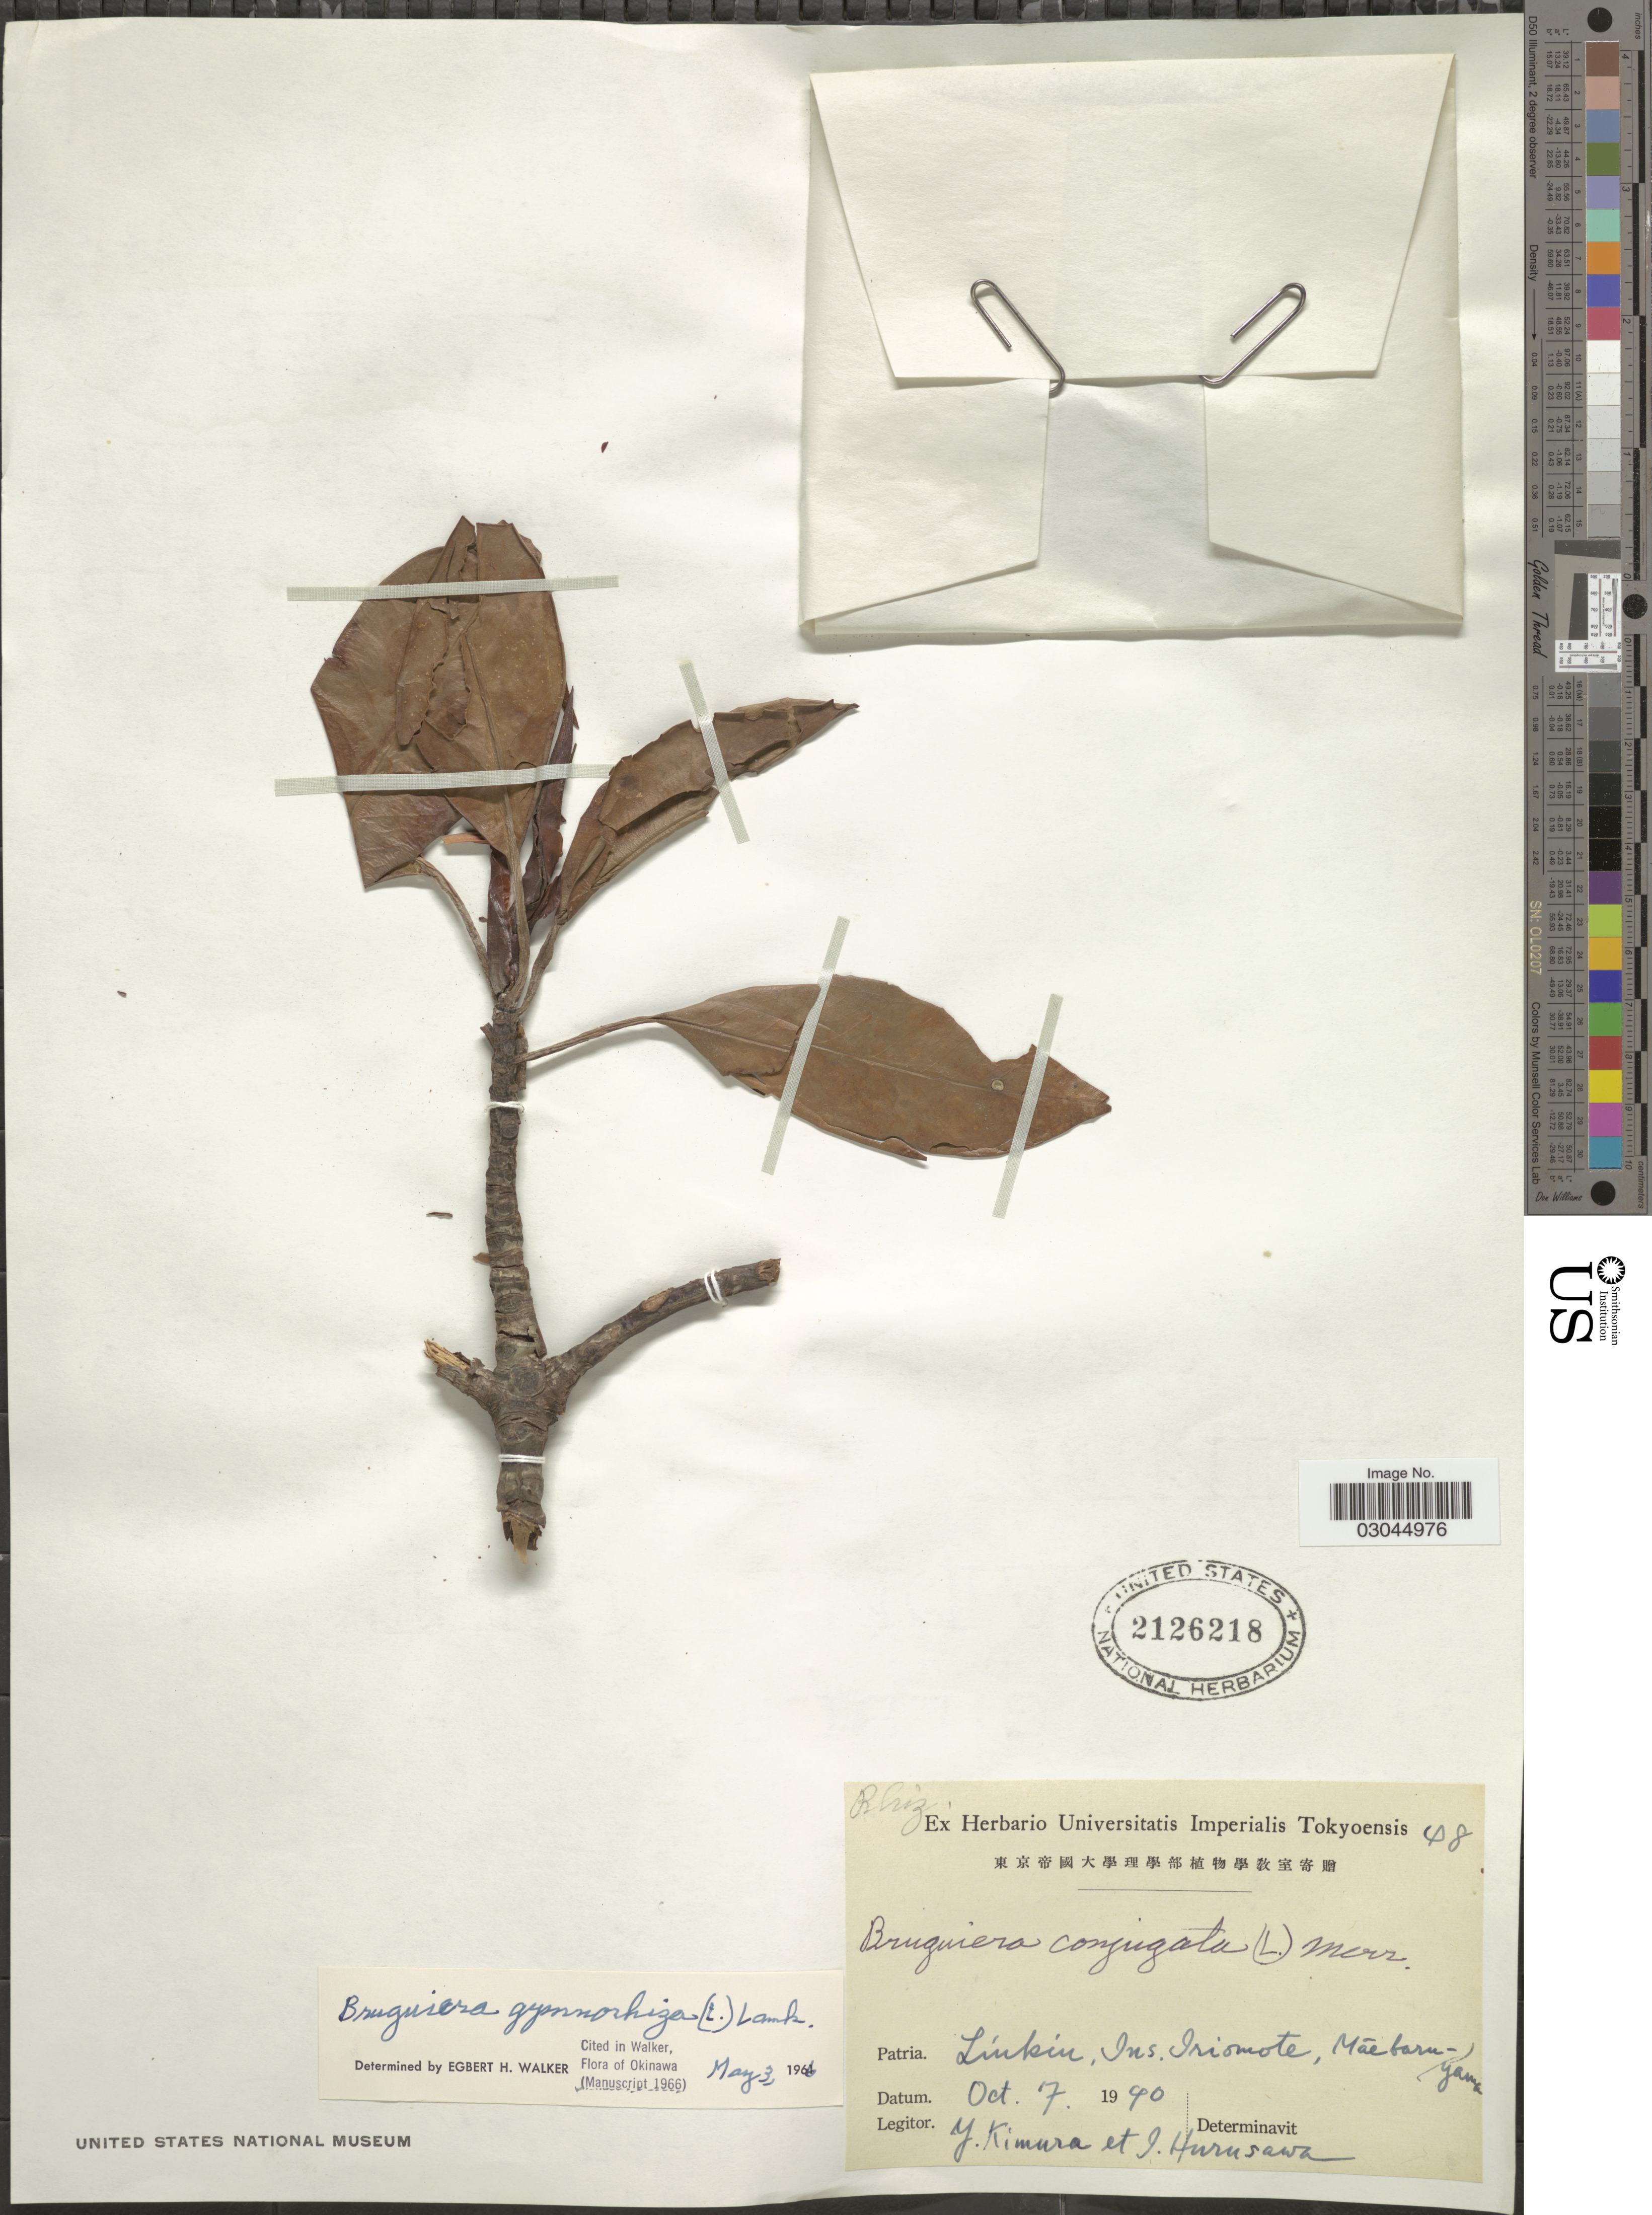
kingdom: Plantae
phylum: Tracheophyta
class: Magnoliopsida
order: Malpighiales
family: Rhizophoraceae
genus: Bruguiera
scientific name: Bruguiera gymnorhiza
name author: (L.) Savigny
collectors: Y. Kimura & I. Hurusawa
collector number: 48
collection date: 1940-10-07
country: Japan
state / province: Okinawa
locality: Linkin, Ins. Iriomote, Máebaru-yama.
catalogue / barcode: US 2126218